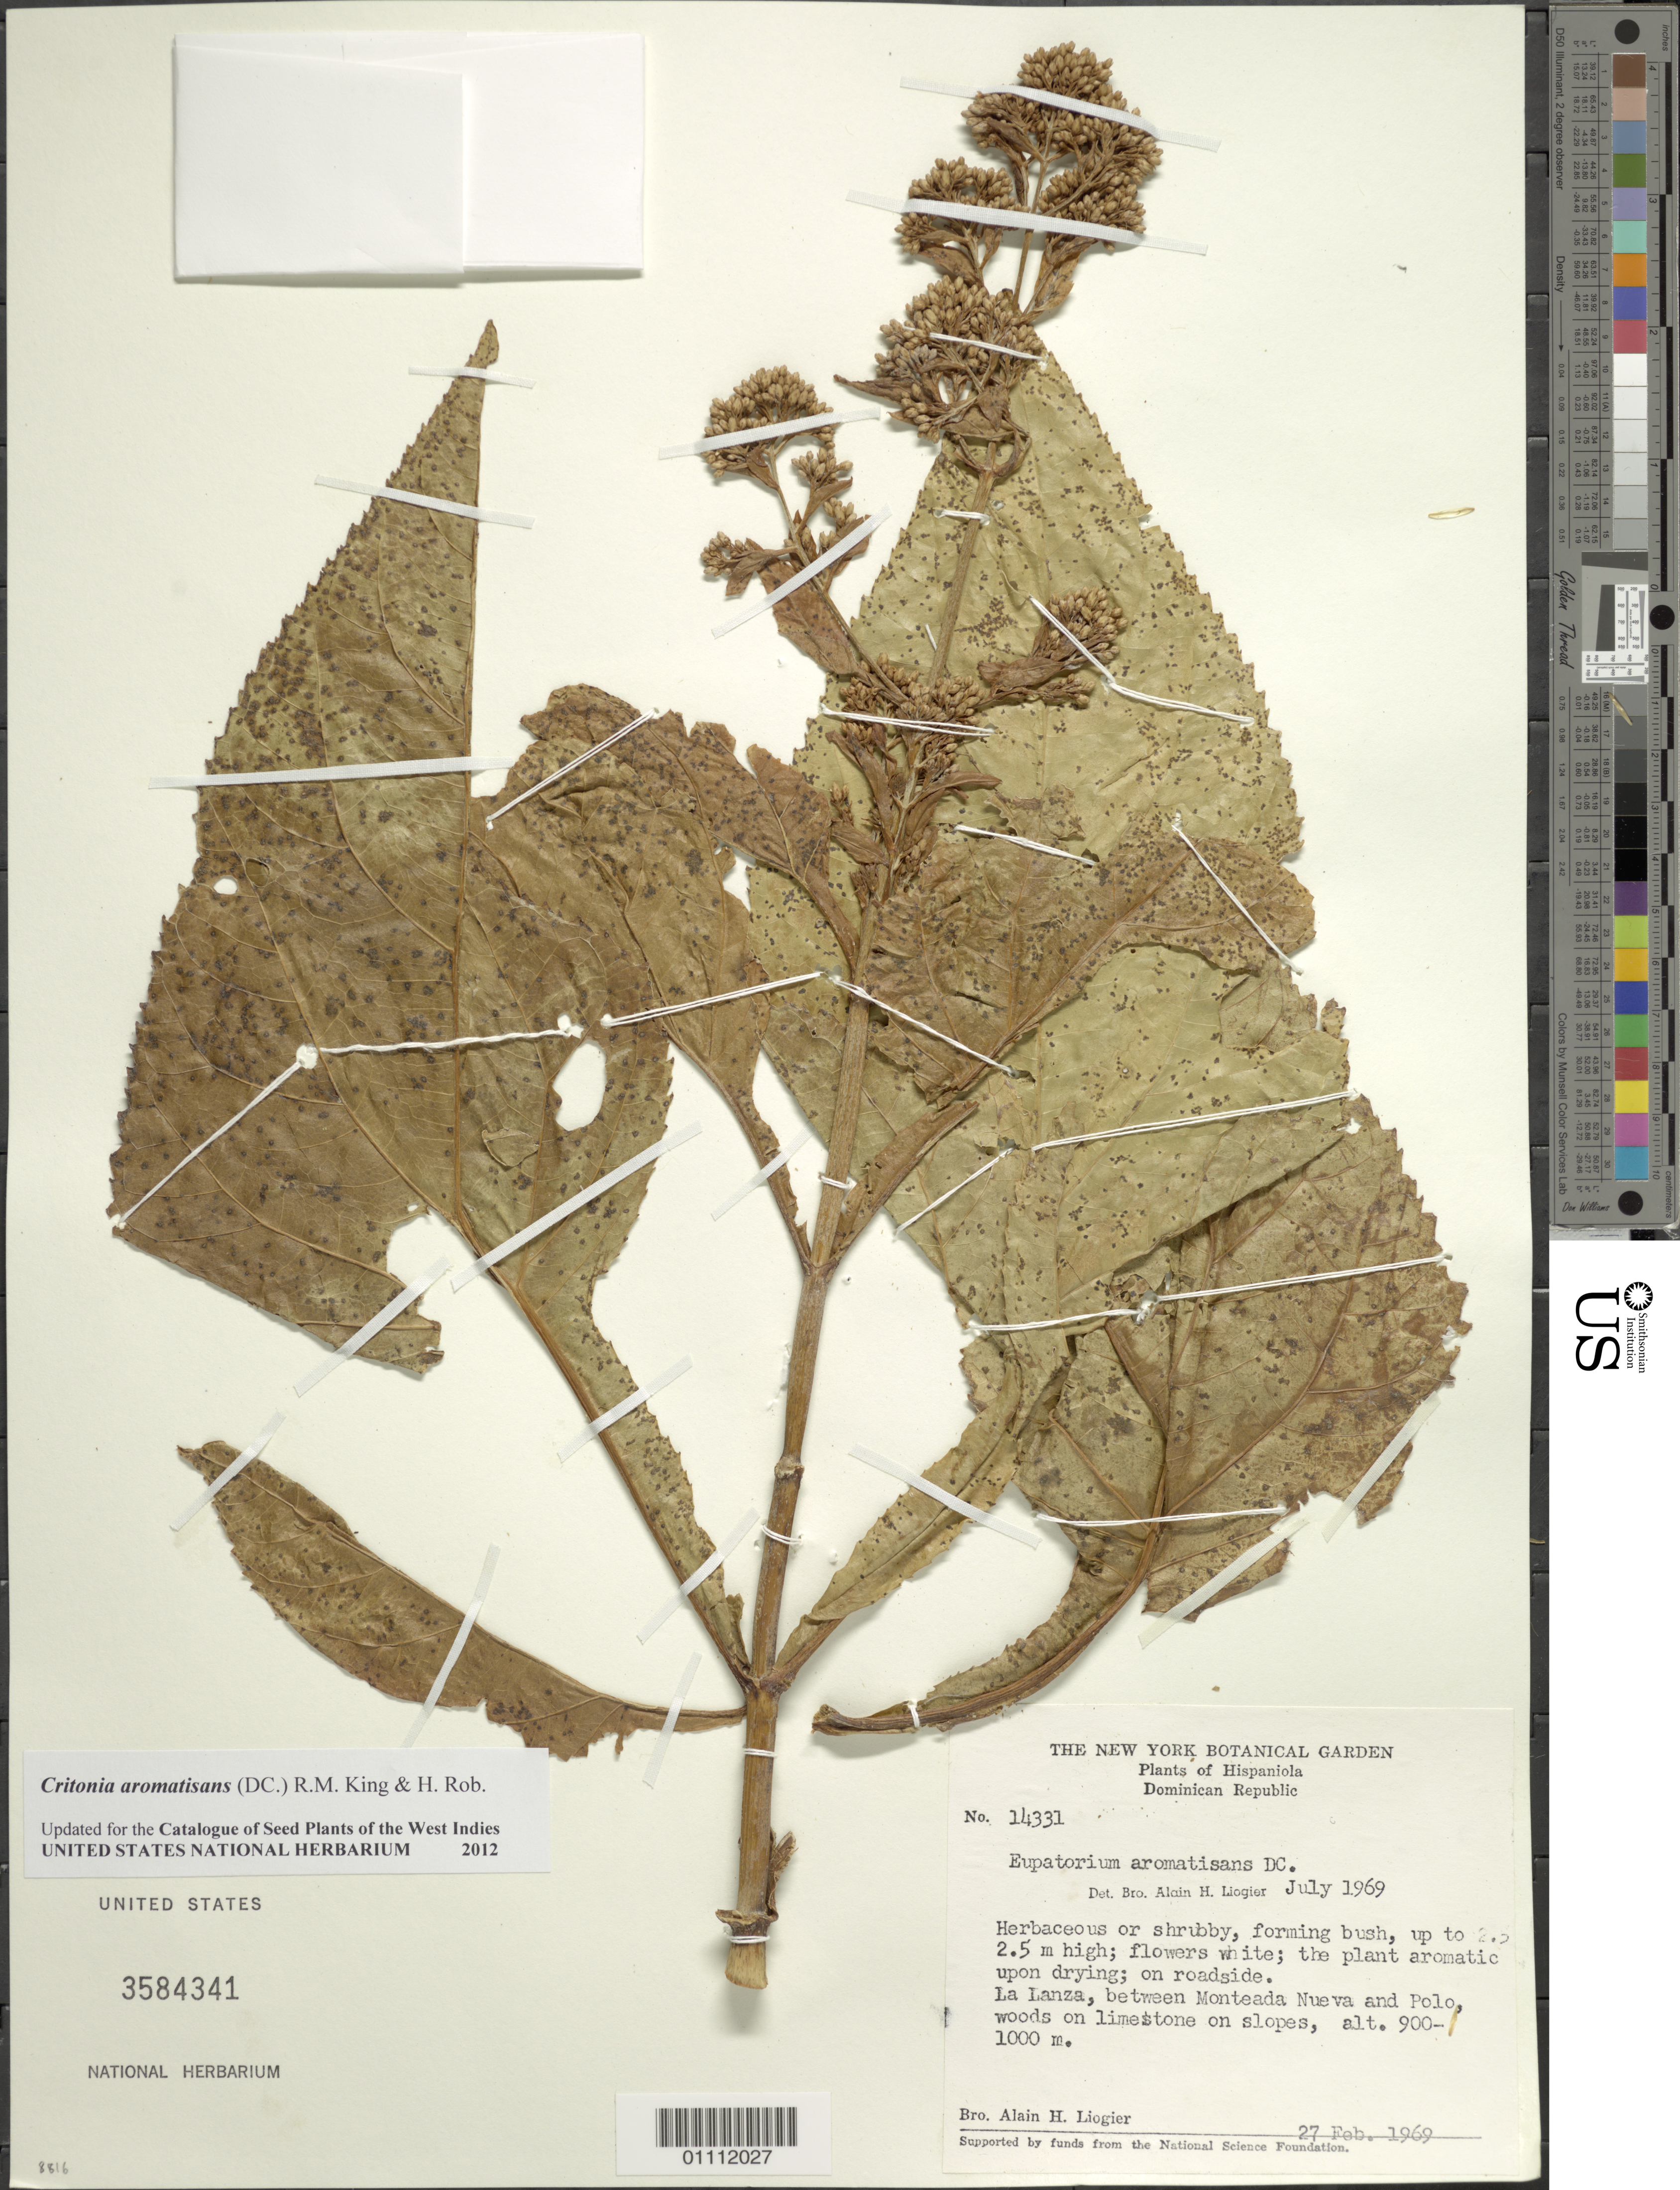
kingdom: Plantae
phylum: Tracheophyta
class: Magnoliopsida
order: Asterales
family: Asteraceae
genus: Critonia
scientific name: Critonia aromatisans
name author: (DC.) R.M. King & H. Rob.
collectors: A. H. Liogier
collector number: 14331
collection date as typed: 27 Feb 1969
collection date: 1969-02-27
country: Dominican Republic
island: Hispaniola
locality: La Lanza, between Monteada Nueva and Polo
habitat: Woods on limestone on slopes; on roadside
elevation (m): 900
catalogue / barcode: US 3584341